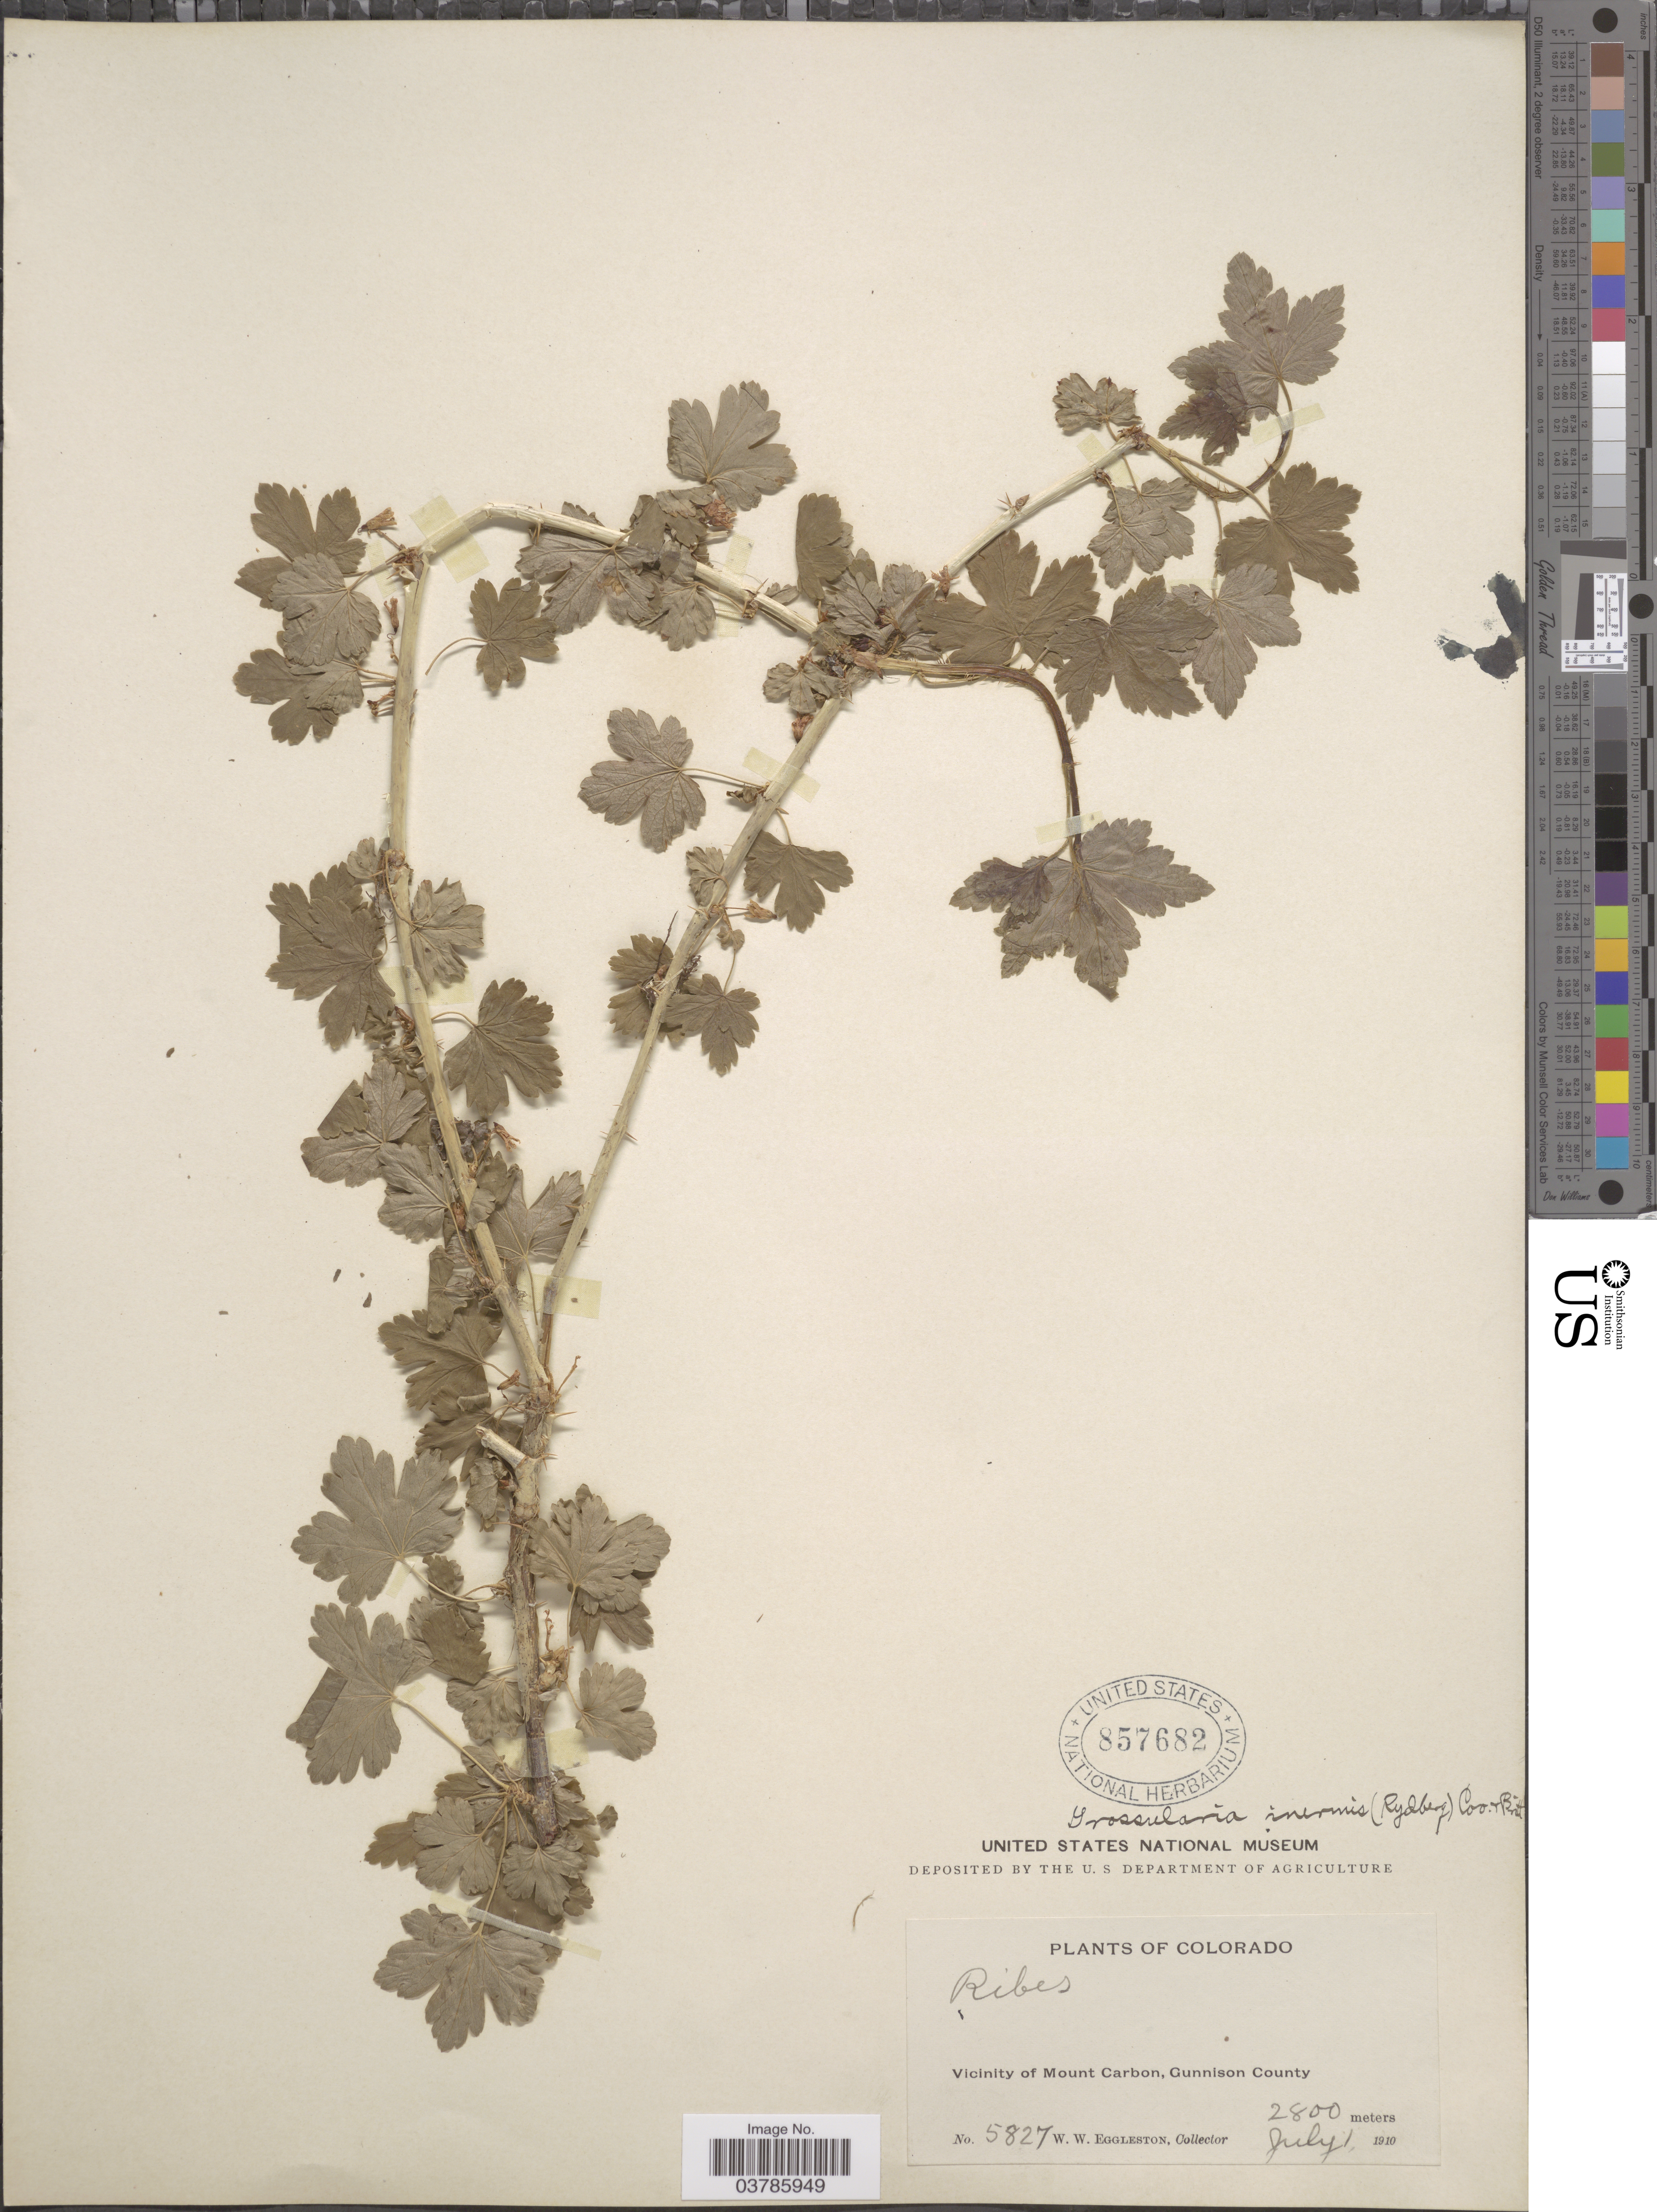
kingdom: Plantae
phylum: Tracheophyta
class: Magnoliopsida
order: Saxifragales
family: Grossulariaceae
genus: Ribes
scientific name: Ribes inerme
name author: Rydb.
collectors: W. W. Eggleston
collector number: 5827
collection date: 1910-07-01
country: United States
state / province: Colorado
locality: Vicinity of Mount Carbon, Gunnison County.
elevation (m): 2800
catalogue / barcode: US 857682